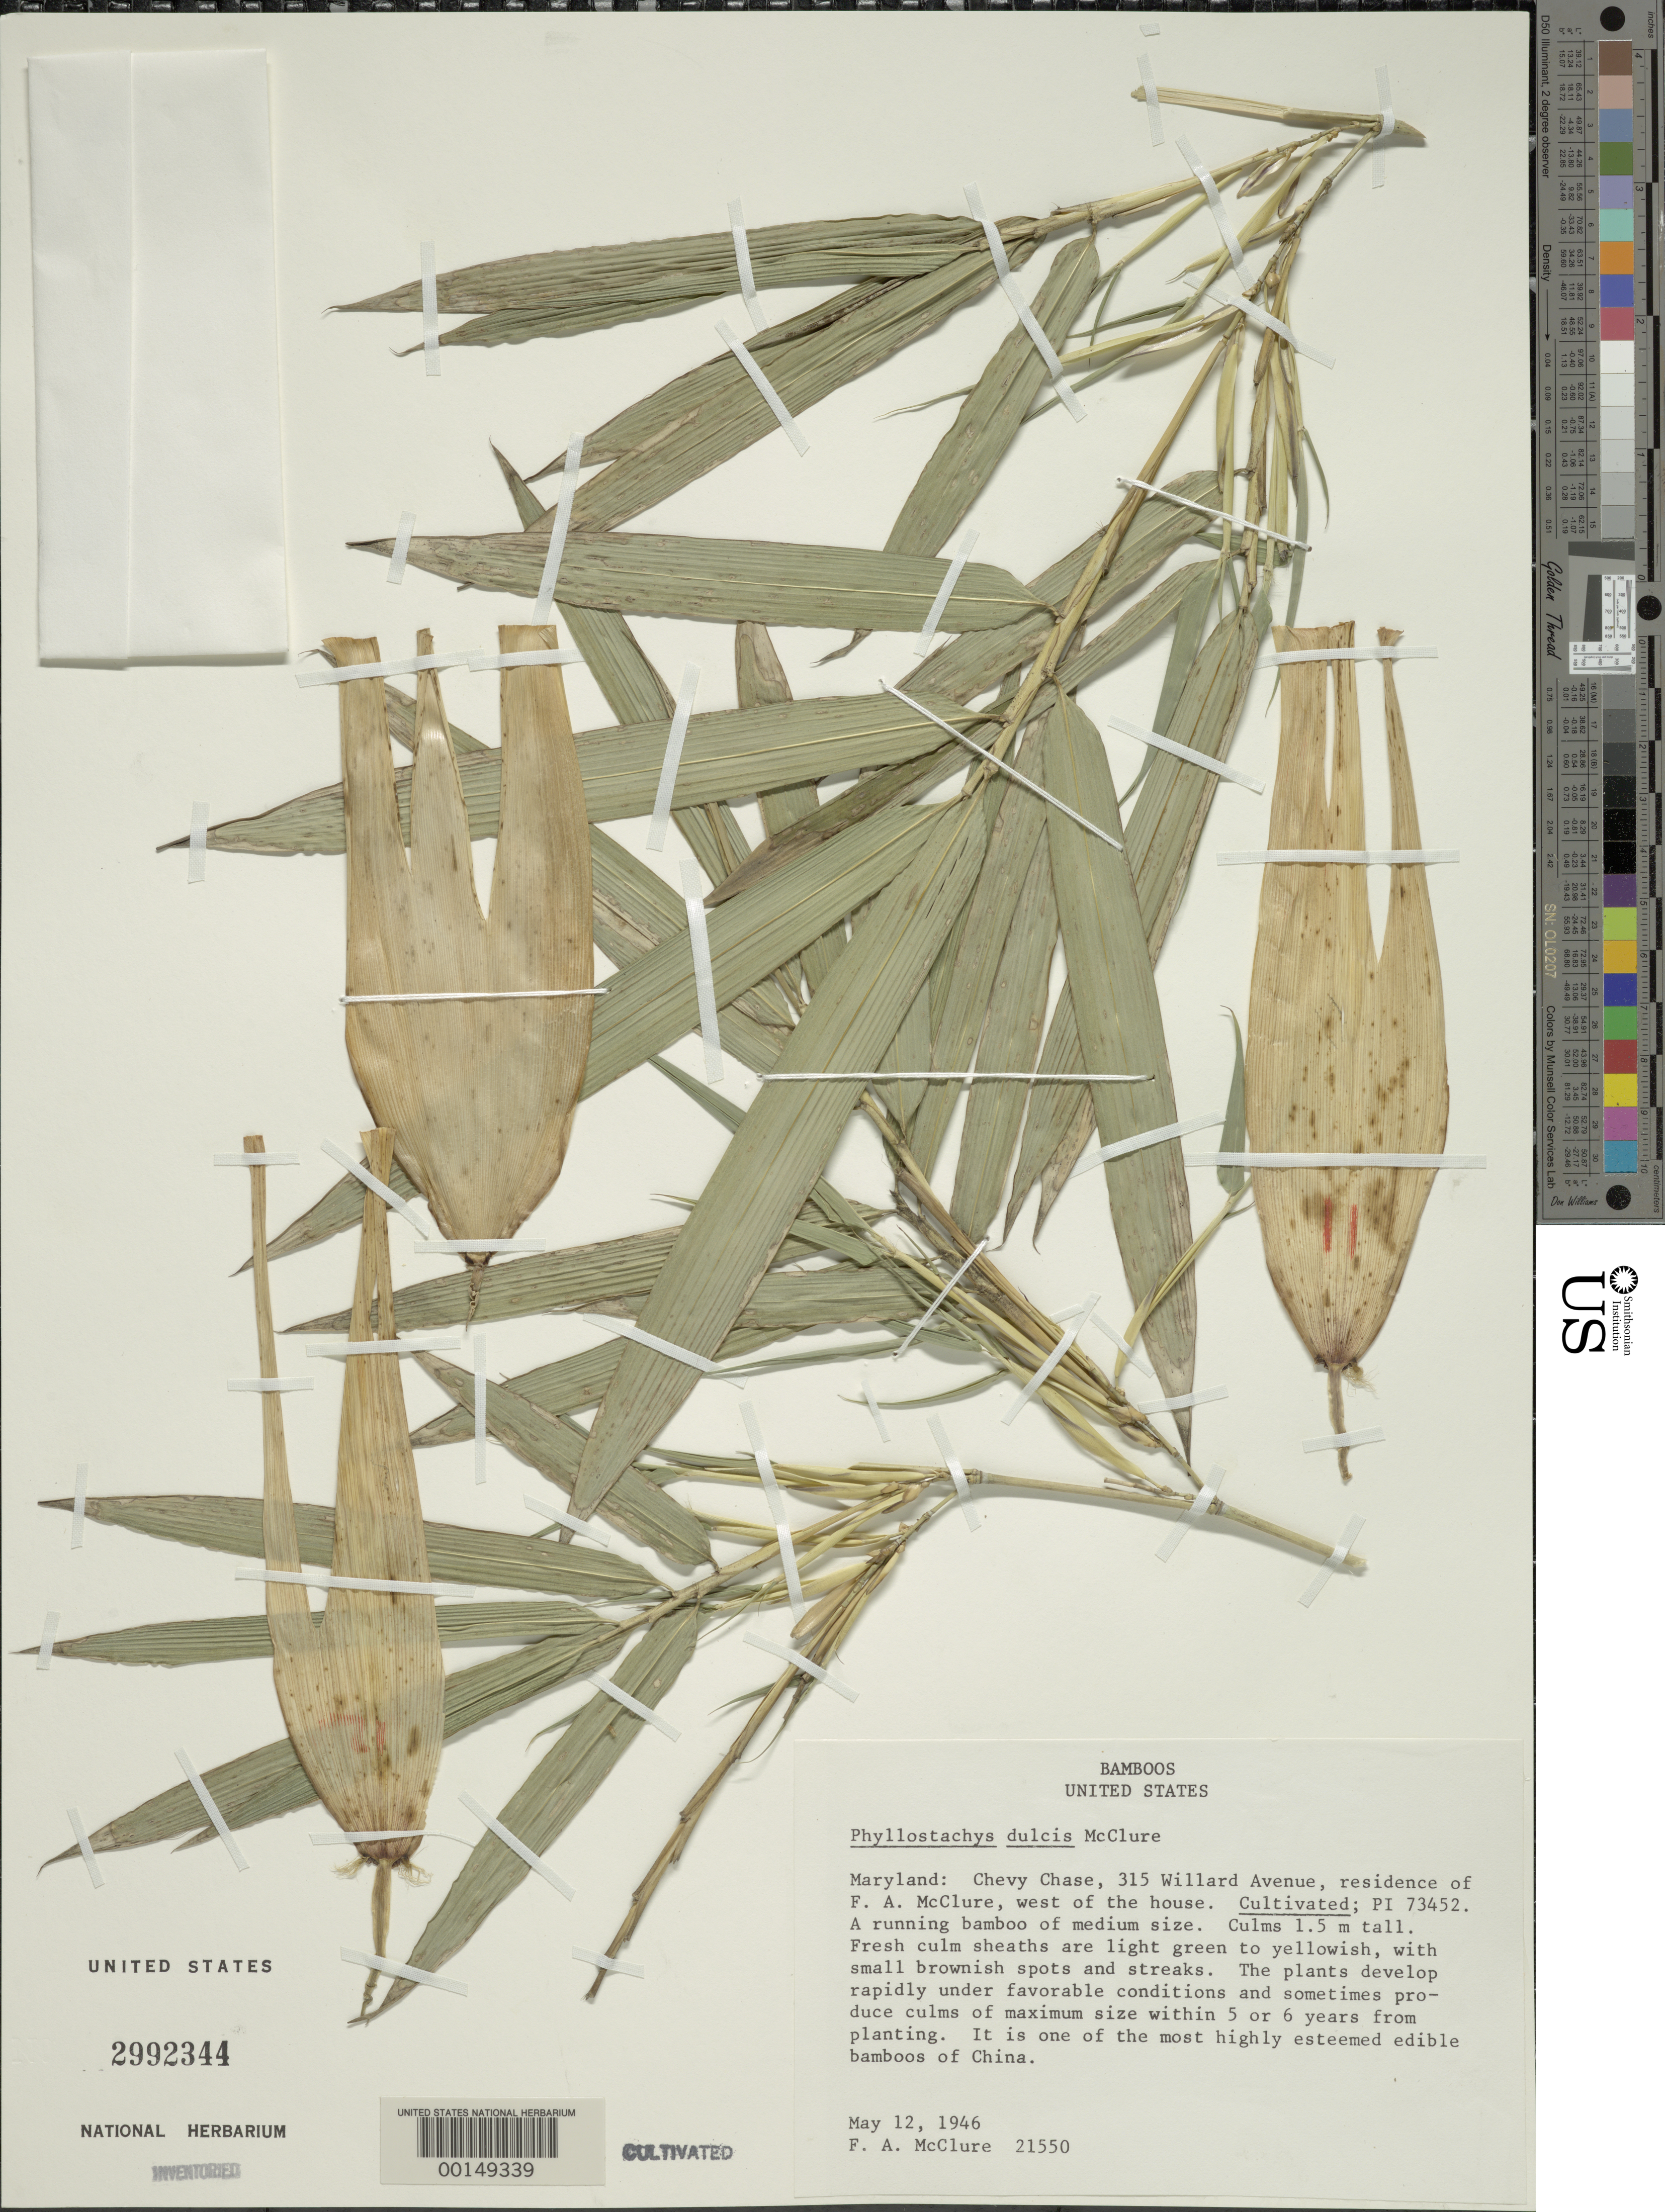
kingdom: Plantae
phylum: Tracheophyta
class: Liliopsida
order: Poales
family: Poaceae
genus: Phyllostachys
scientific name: Phyllostachys dulcis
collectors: F. A. McClure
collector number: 21550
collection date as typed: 12 May 1946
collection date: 1946-05-12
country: United States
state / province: Maryland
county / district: Montgomery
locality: Chevy Chase, mcclure's house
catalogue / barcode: US 2992344